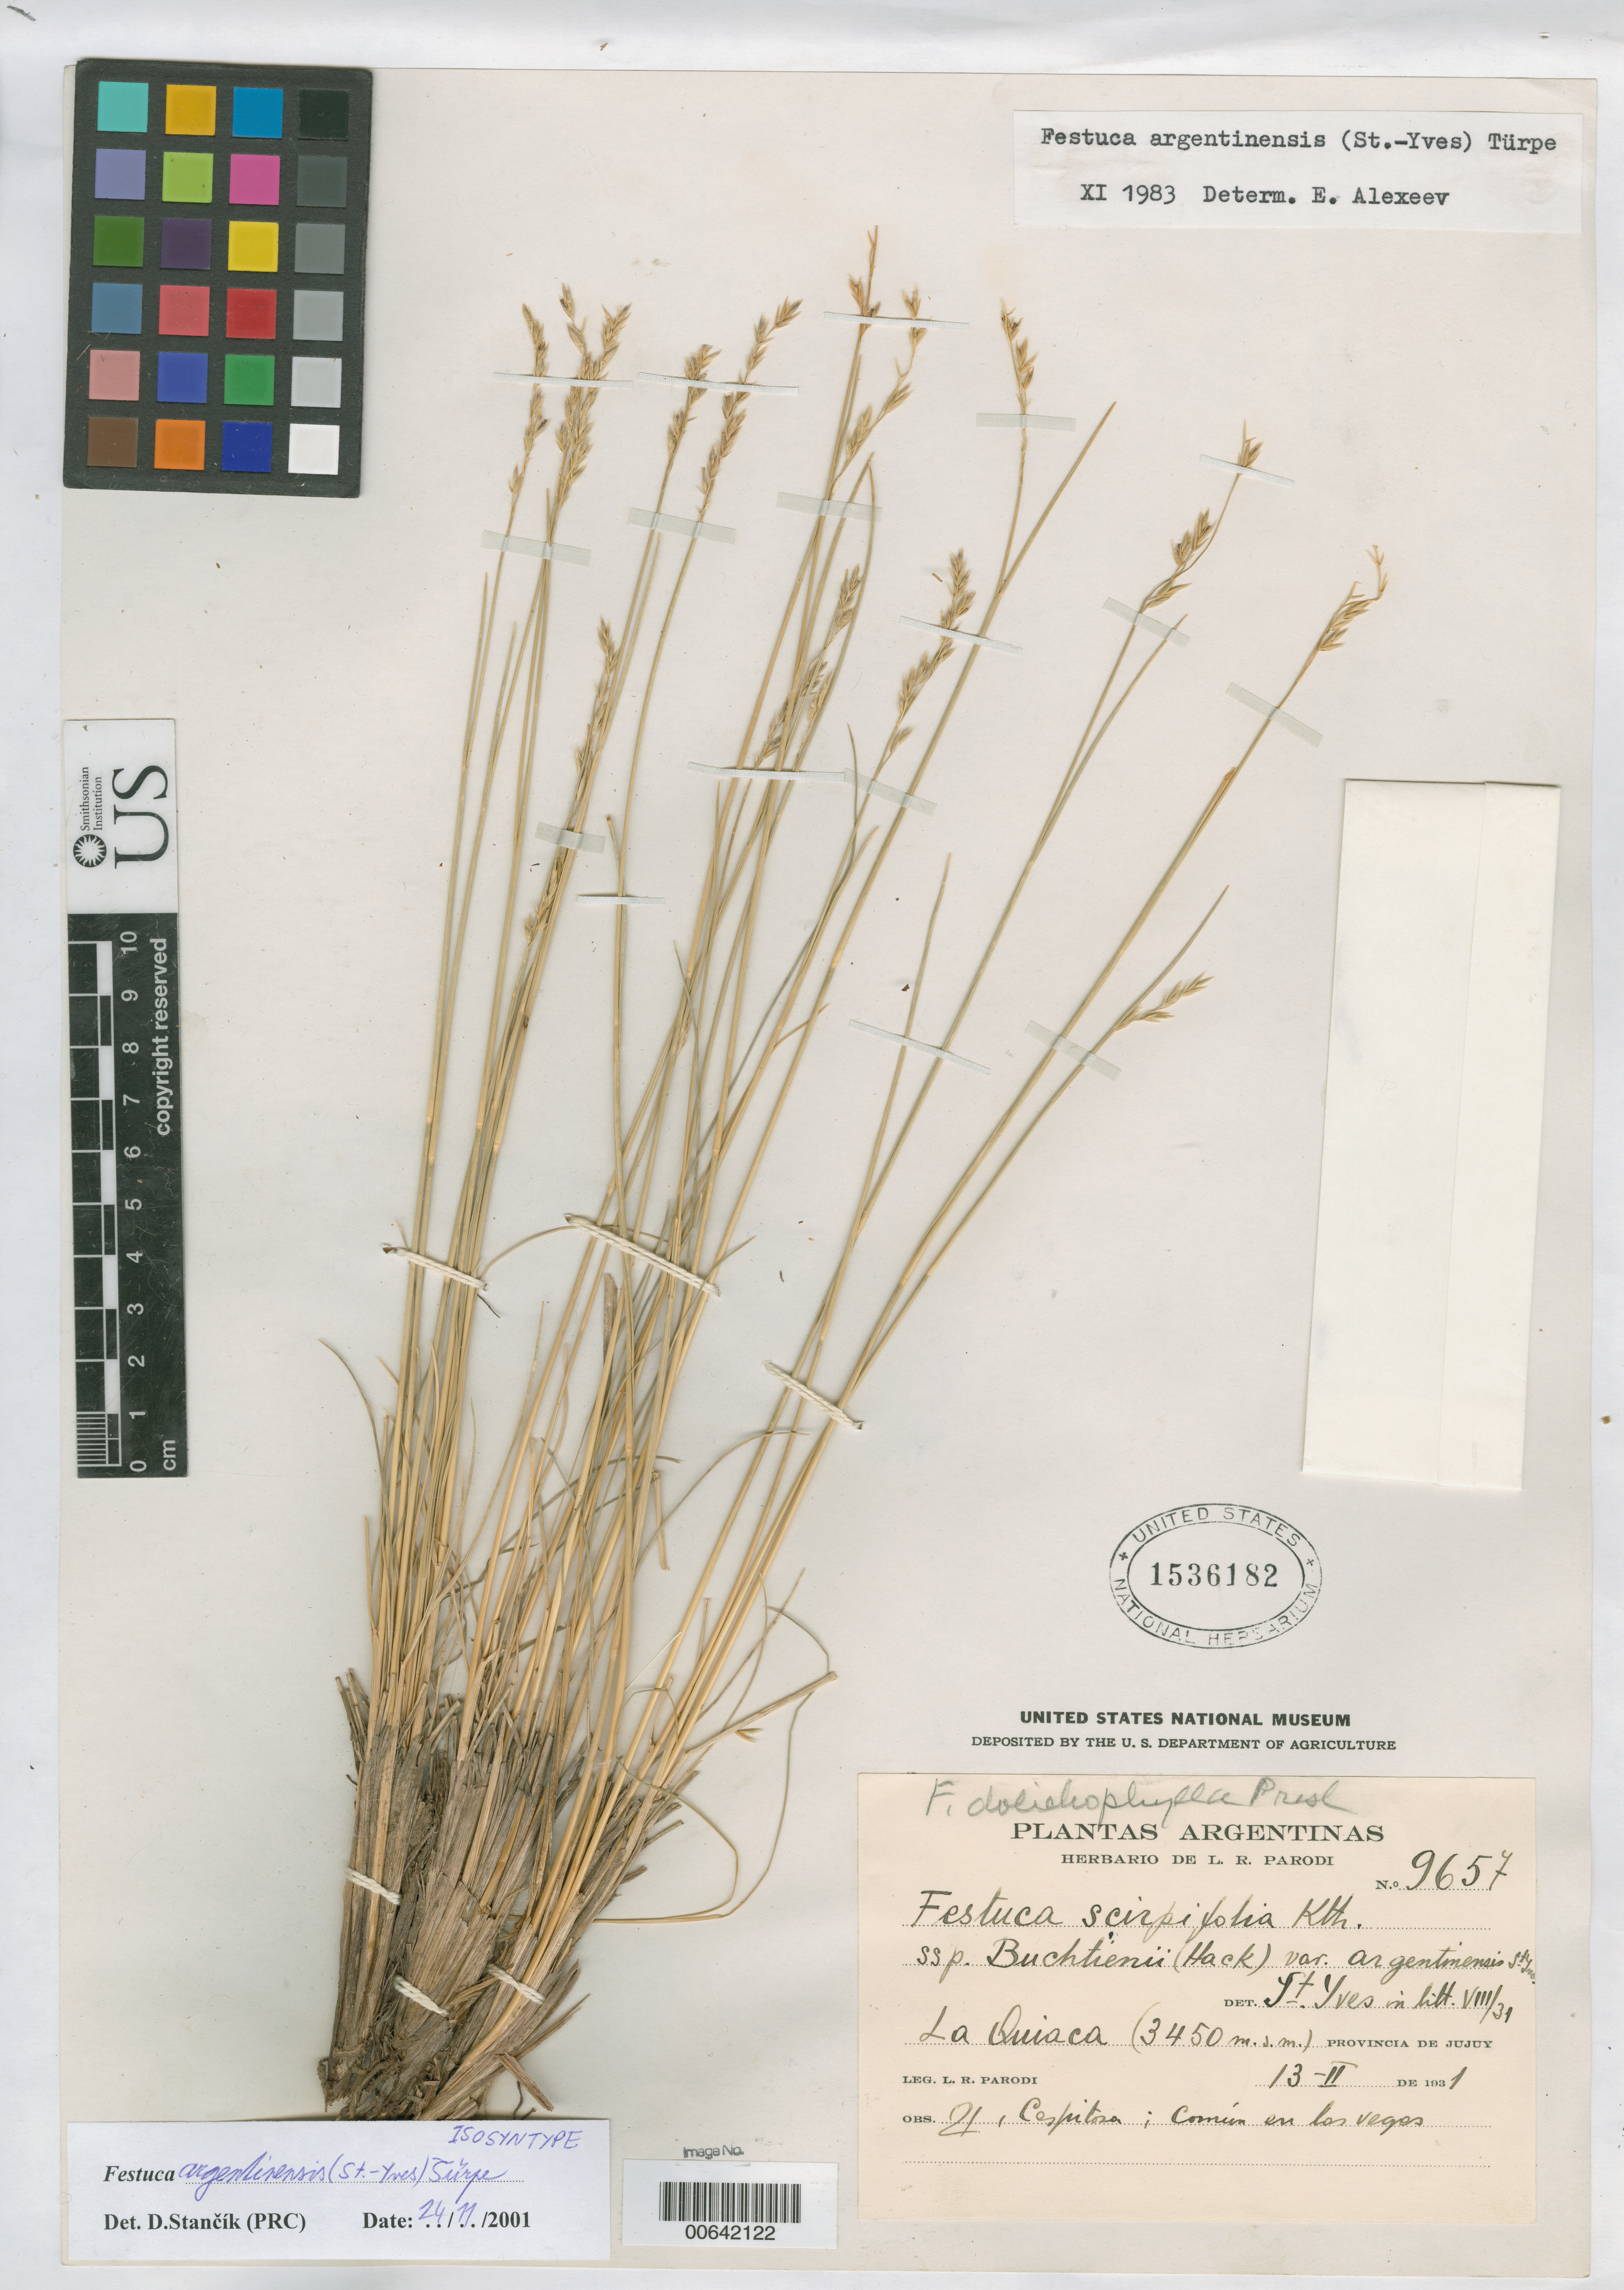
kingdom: Plantae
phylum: Tracheophyta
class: Liliopsida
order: Poales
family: Poaceae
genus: Festuca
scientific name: Festuca scirpifolia var. argentinensis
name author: Saint-Yves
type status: Isosyntype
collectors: L. R. Parodi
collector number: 9657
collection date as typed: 13 Feb 1931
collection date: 1931-02-13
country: Argentina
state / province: Jujuy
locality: La Quiaca.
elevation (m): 3450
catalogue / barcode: US 1536182